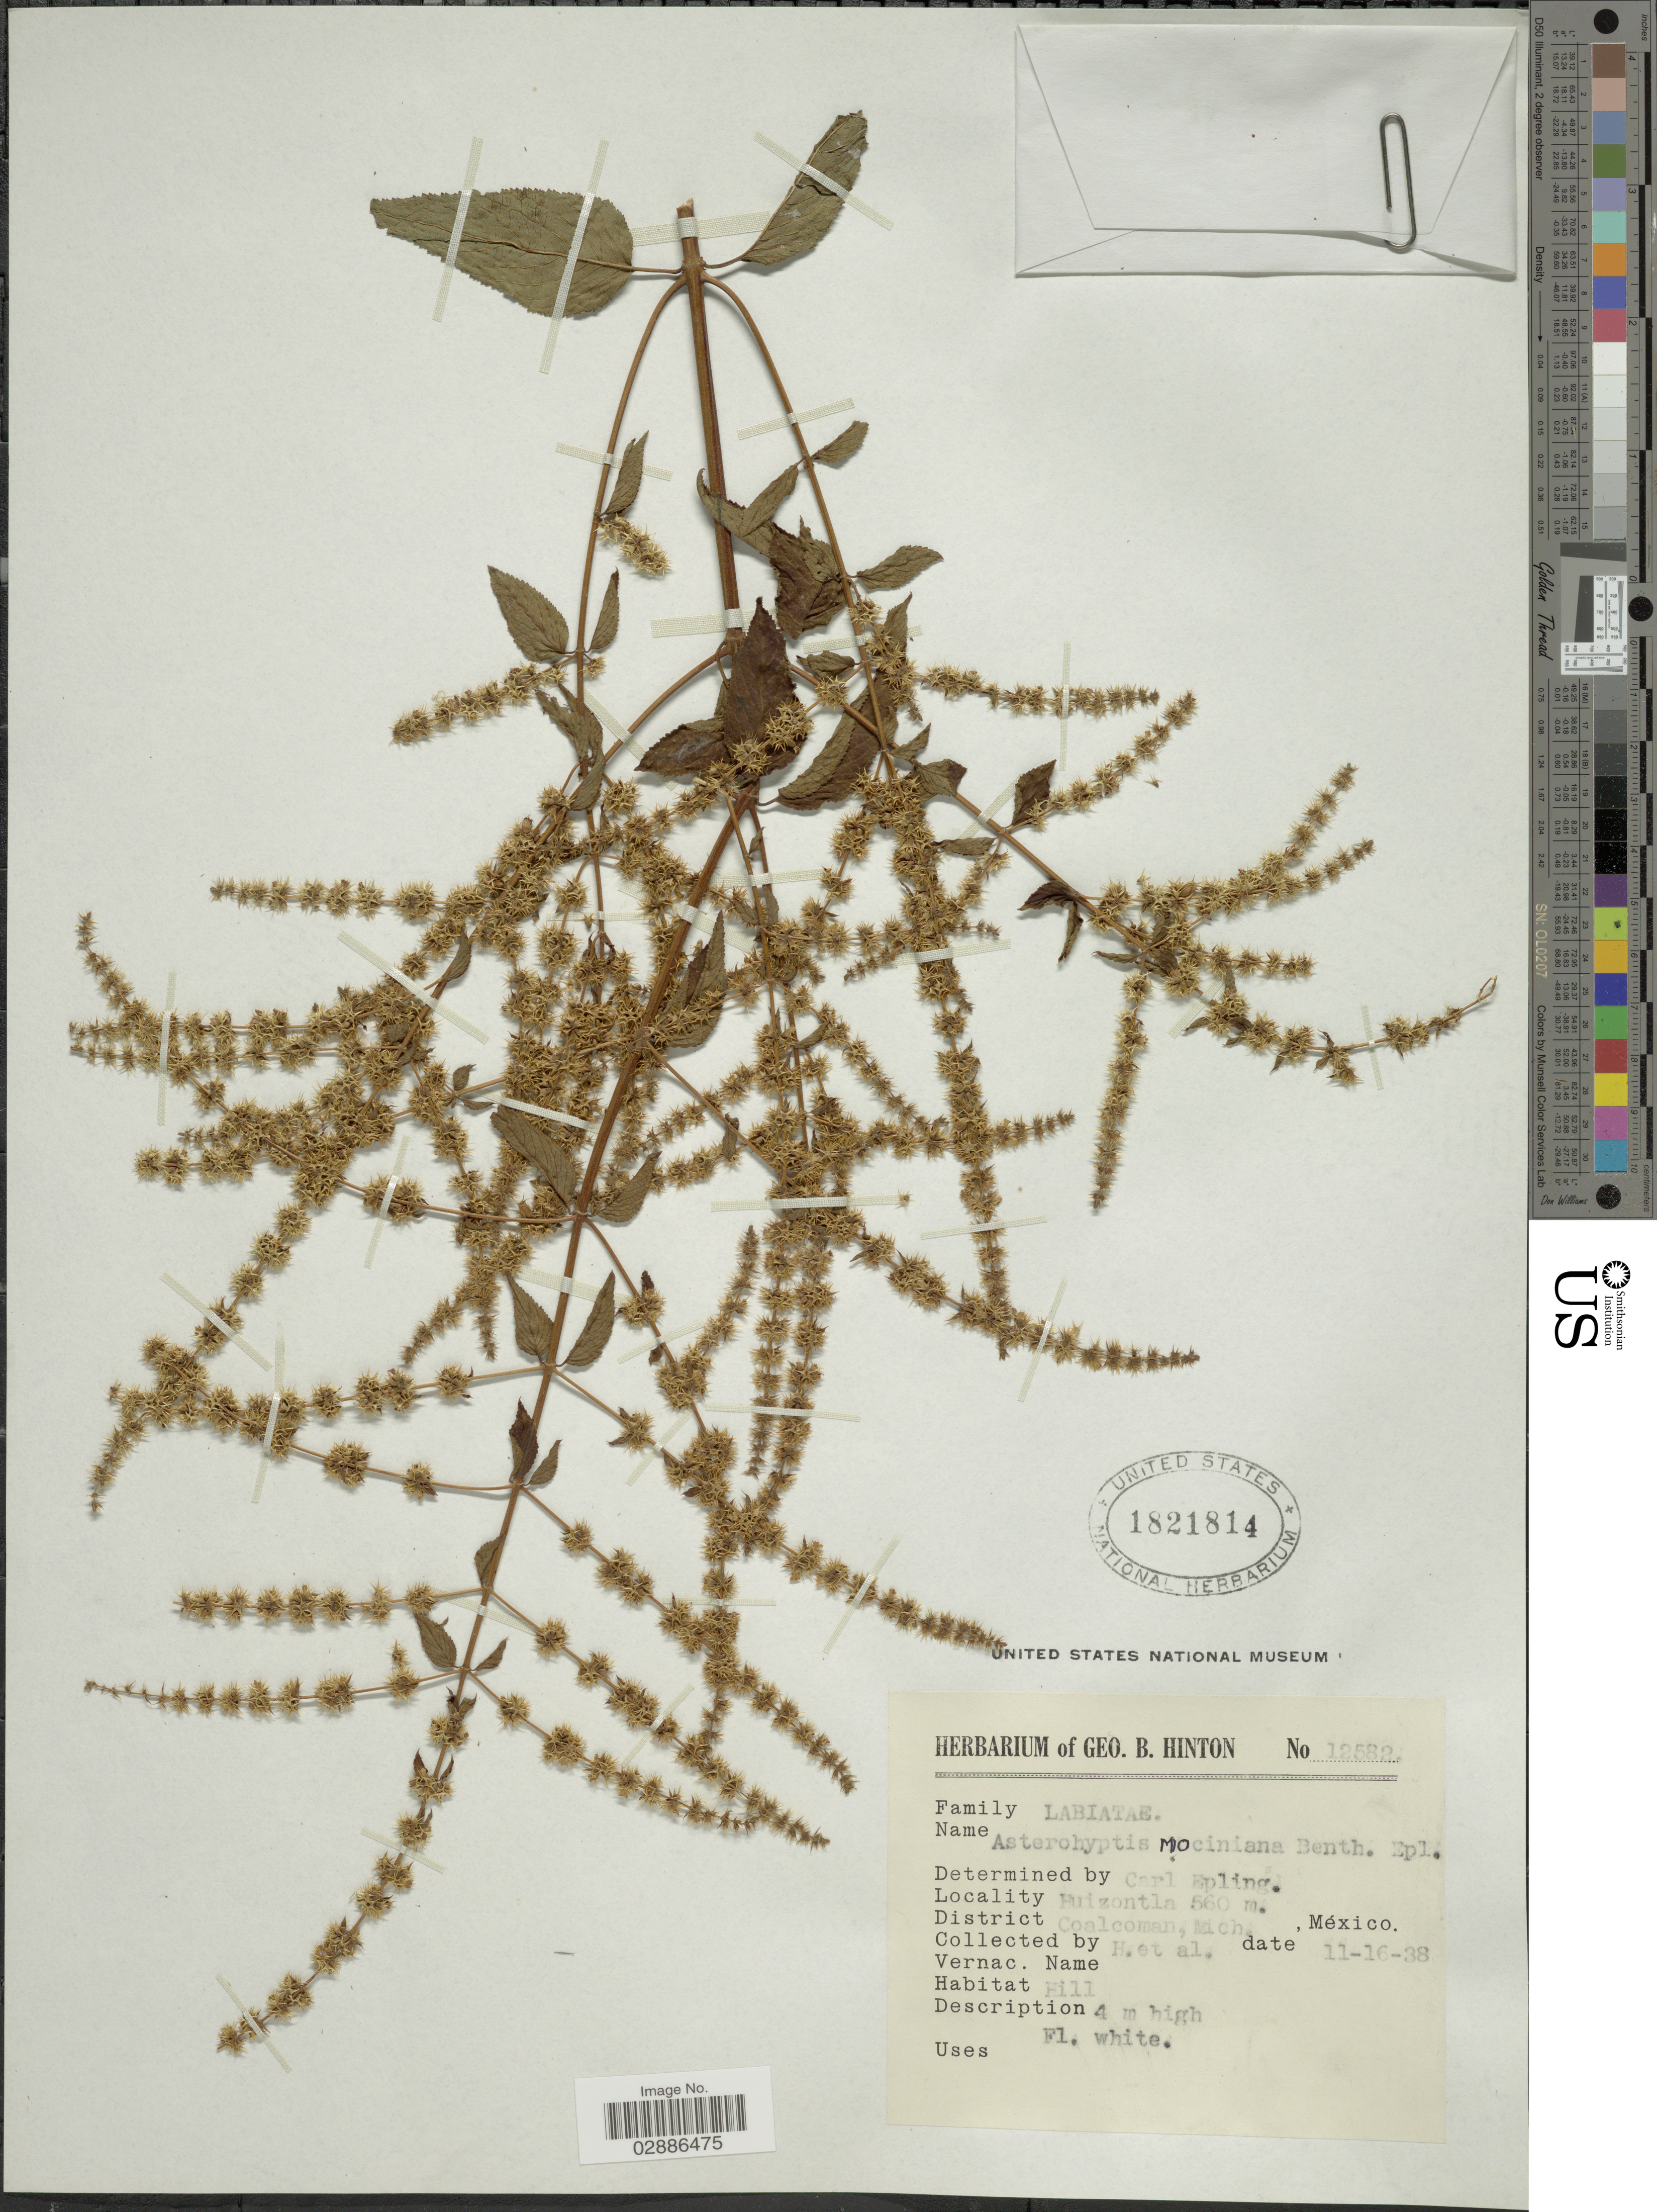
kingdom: Plantae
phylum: Tracheophyta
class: Magnoliopsida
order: Lamiales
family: Lamiaceae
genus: Asterohyptis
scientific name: Asterohyptis mociniana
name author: (Benth.) Epling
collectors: G. B. Hinton & et al.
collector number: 12582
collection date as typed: Transcribed d/m/y: 16/11/38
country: Mexico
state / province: Michoacán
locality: Huizontla, District Coalcoman, Mich., México.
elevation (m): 560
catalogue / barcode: US 1821814